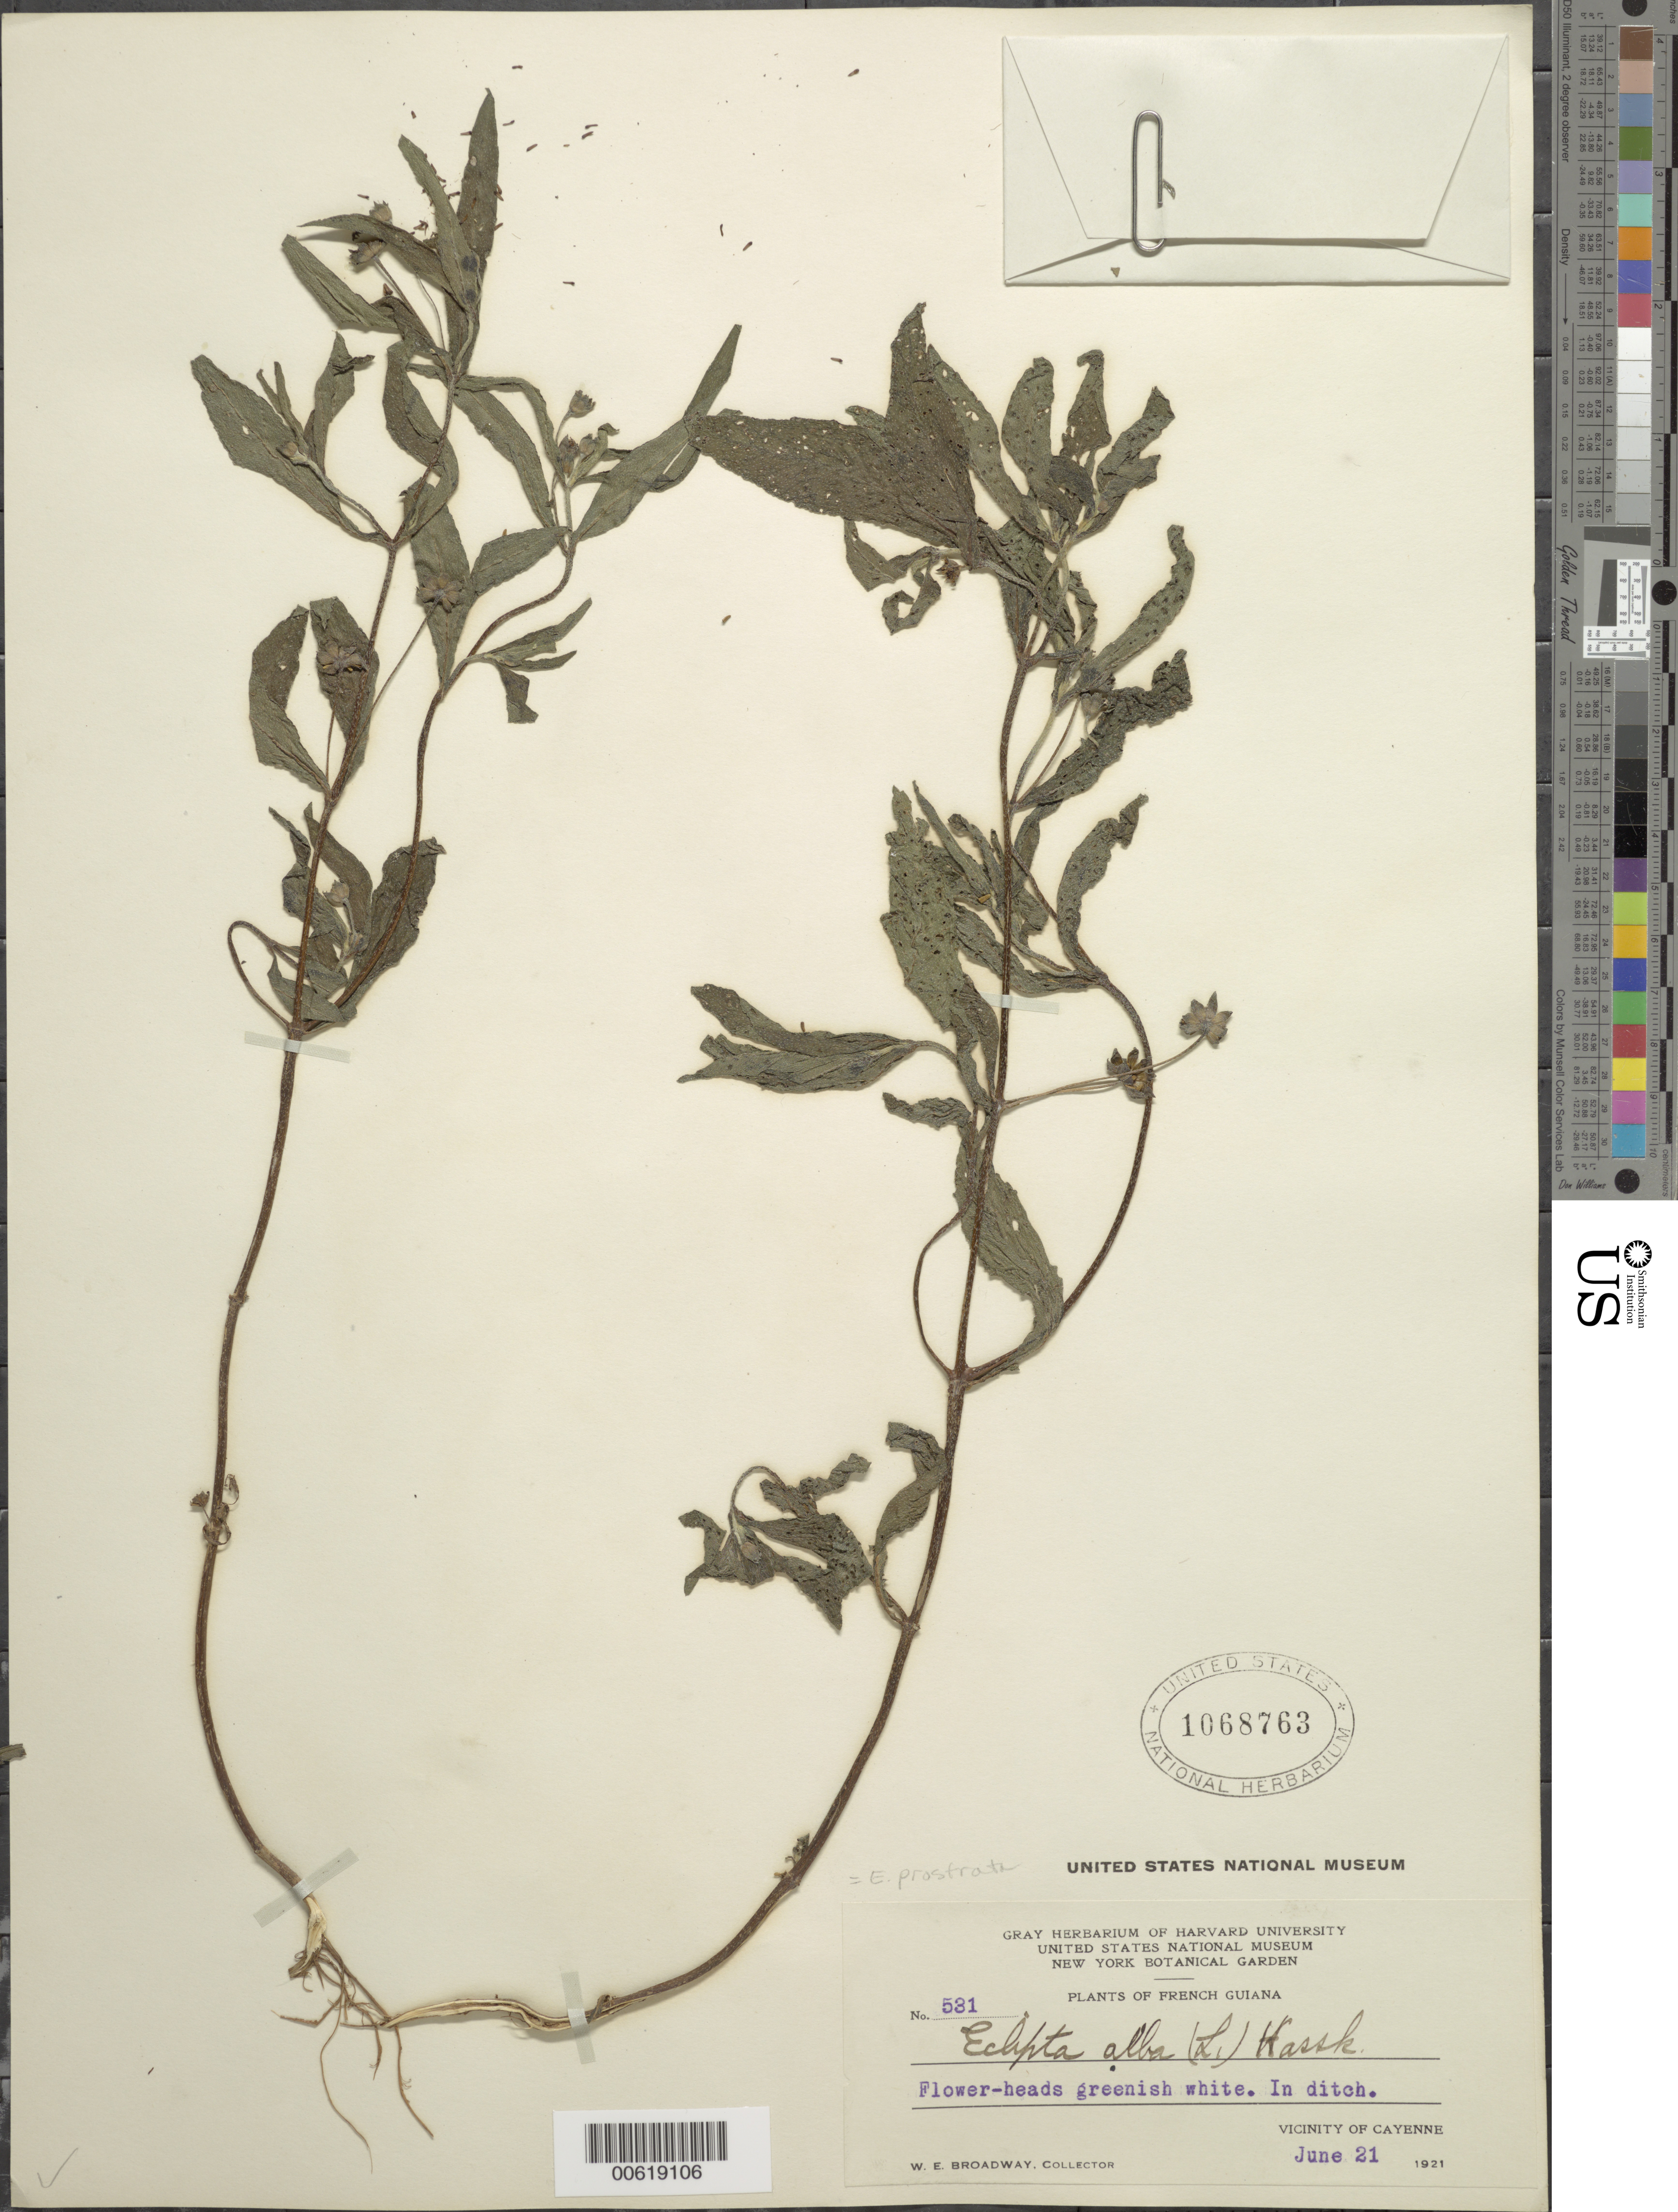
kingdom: Plantae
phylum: Tracheophyta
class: Magnoliopsida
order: Asterales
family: Asteraceae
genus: Eclipta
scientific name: Eclipta prostrata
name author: (L.) L.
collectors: W. E. Broadway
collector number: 531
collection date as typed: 21-Jun-21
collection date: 1921-06-21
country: French Guiana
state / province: Cayenne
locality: Cayenne, vic.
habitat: Ditch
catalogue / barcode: US 1068763